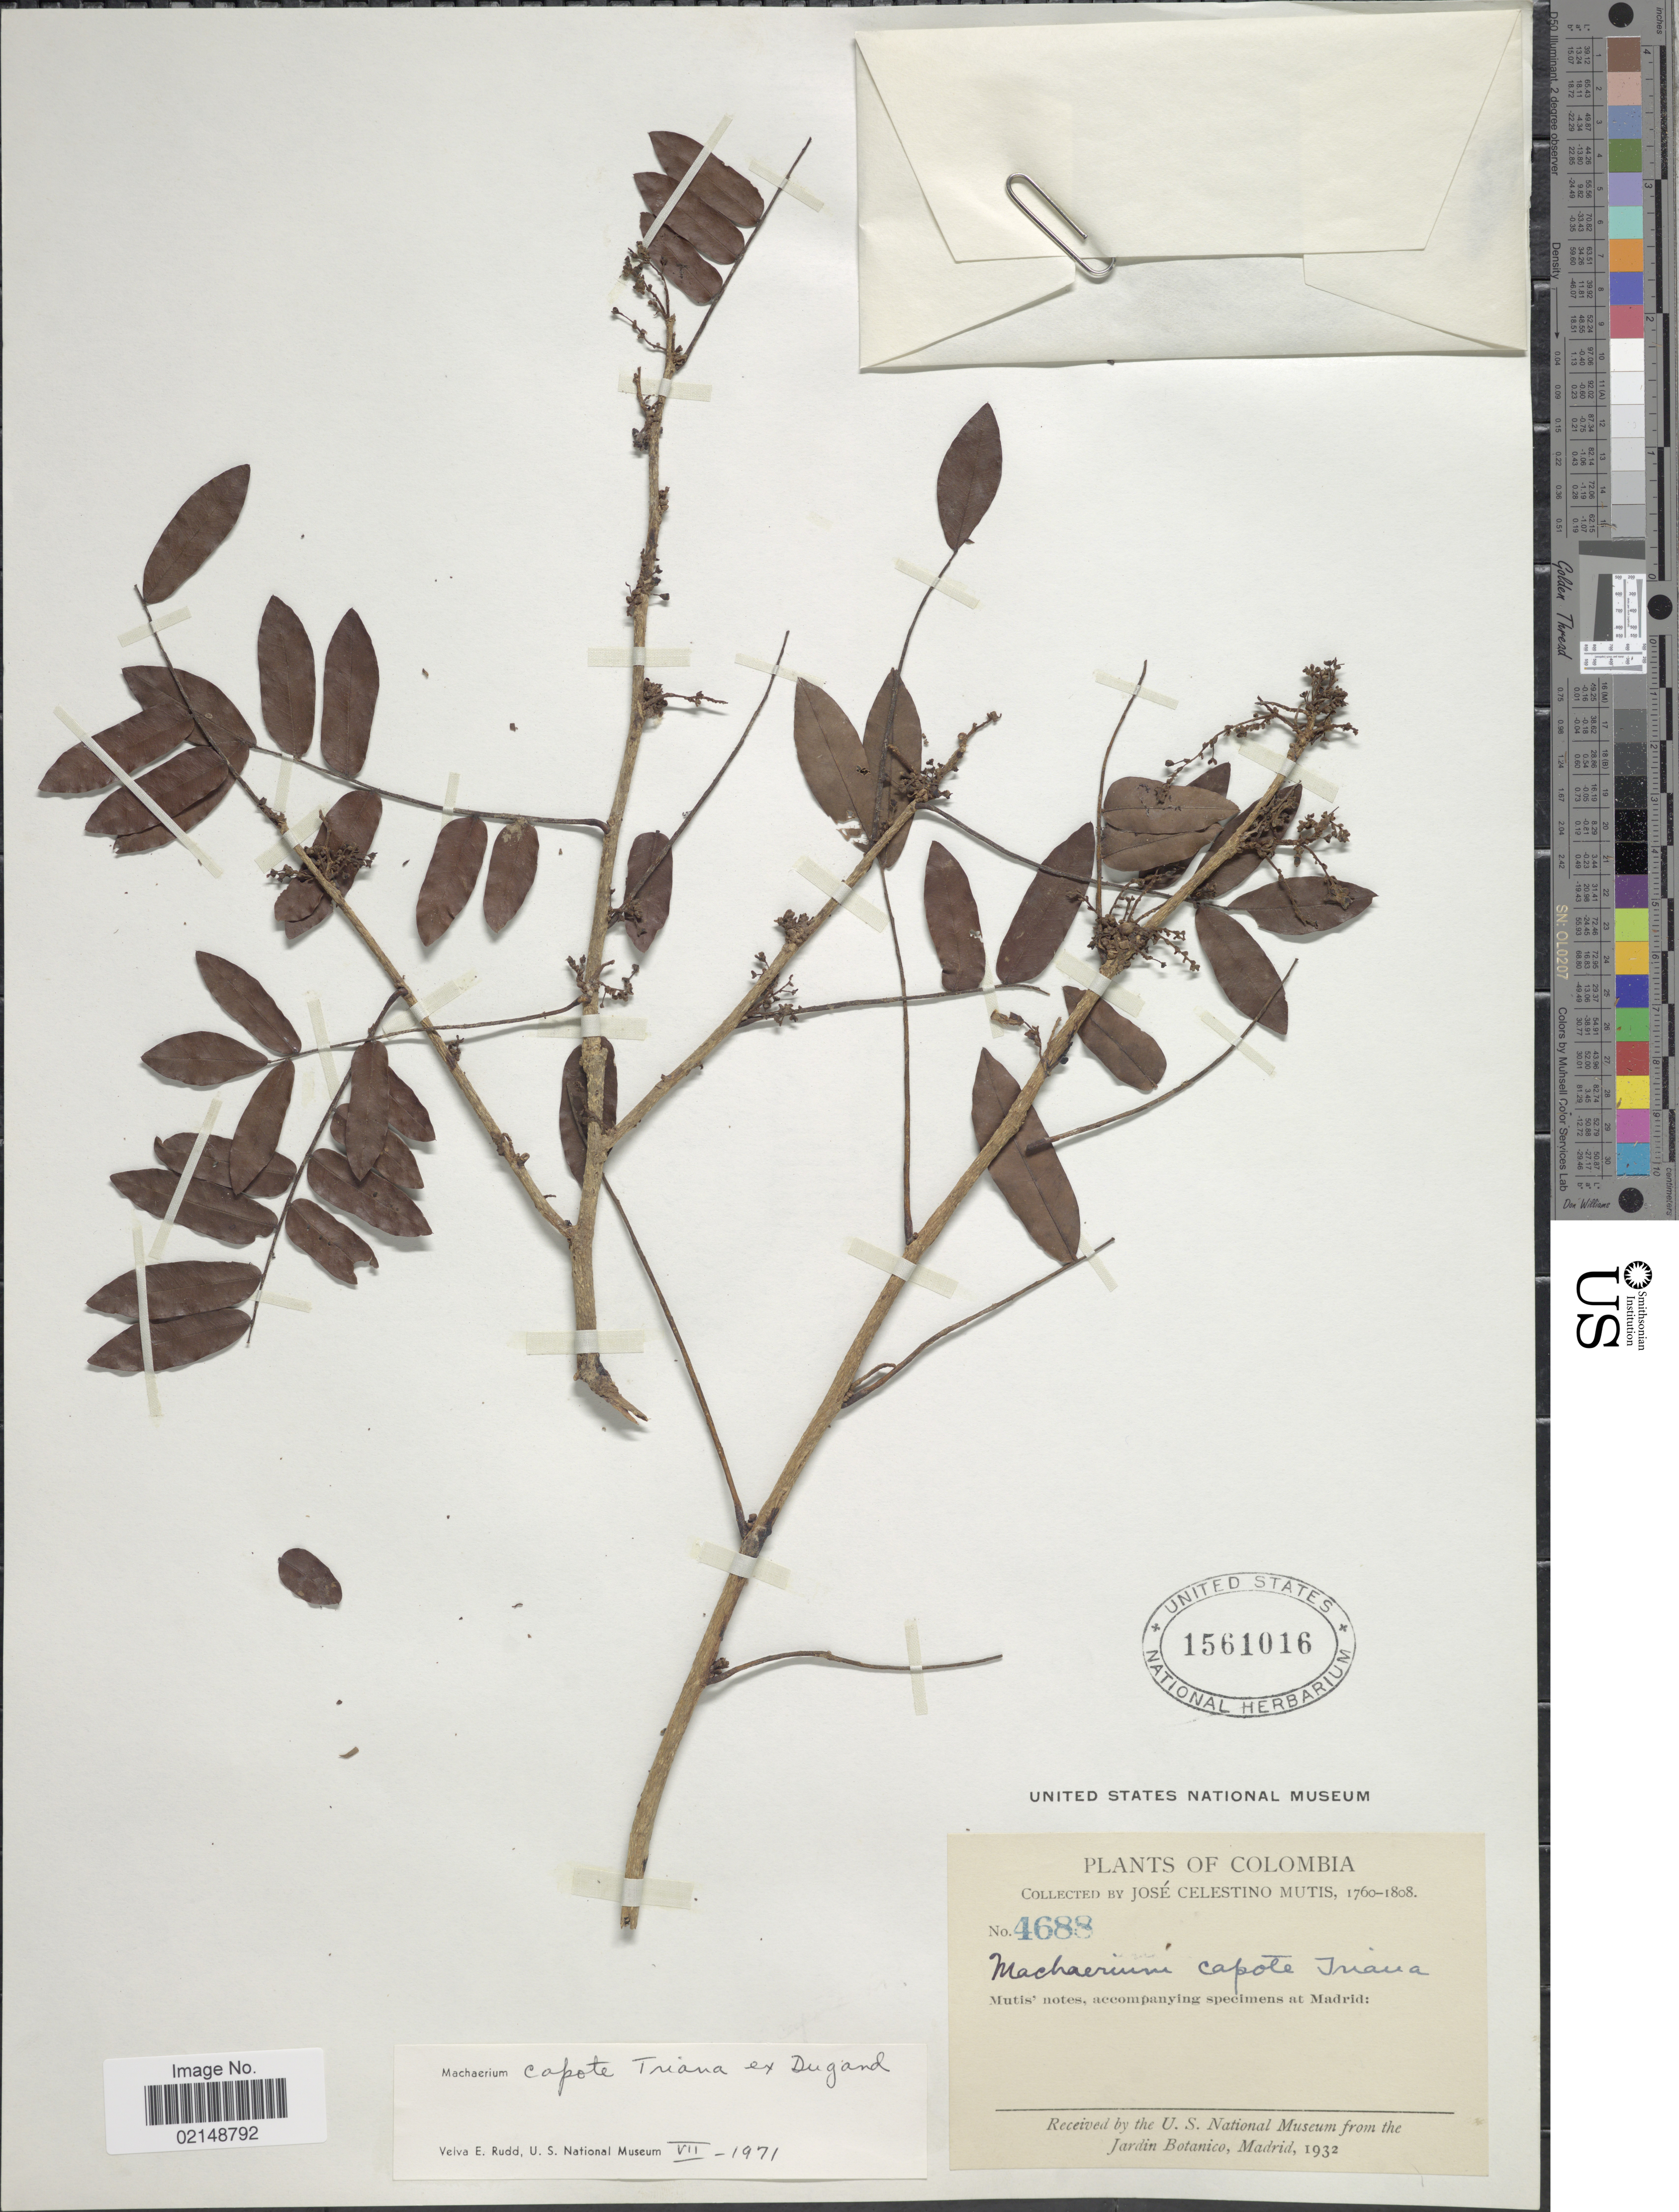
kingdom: Plantae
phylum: Tracheophyta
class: Magnoliopsida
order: Fabales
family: Fabaceae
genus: Machaerium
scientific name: Machaerium capote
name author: Triana ex Dugand G.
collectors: J. C. B. Mutis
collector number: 4688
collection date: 1760/1808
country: Colombia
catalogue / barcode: US 1561016